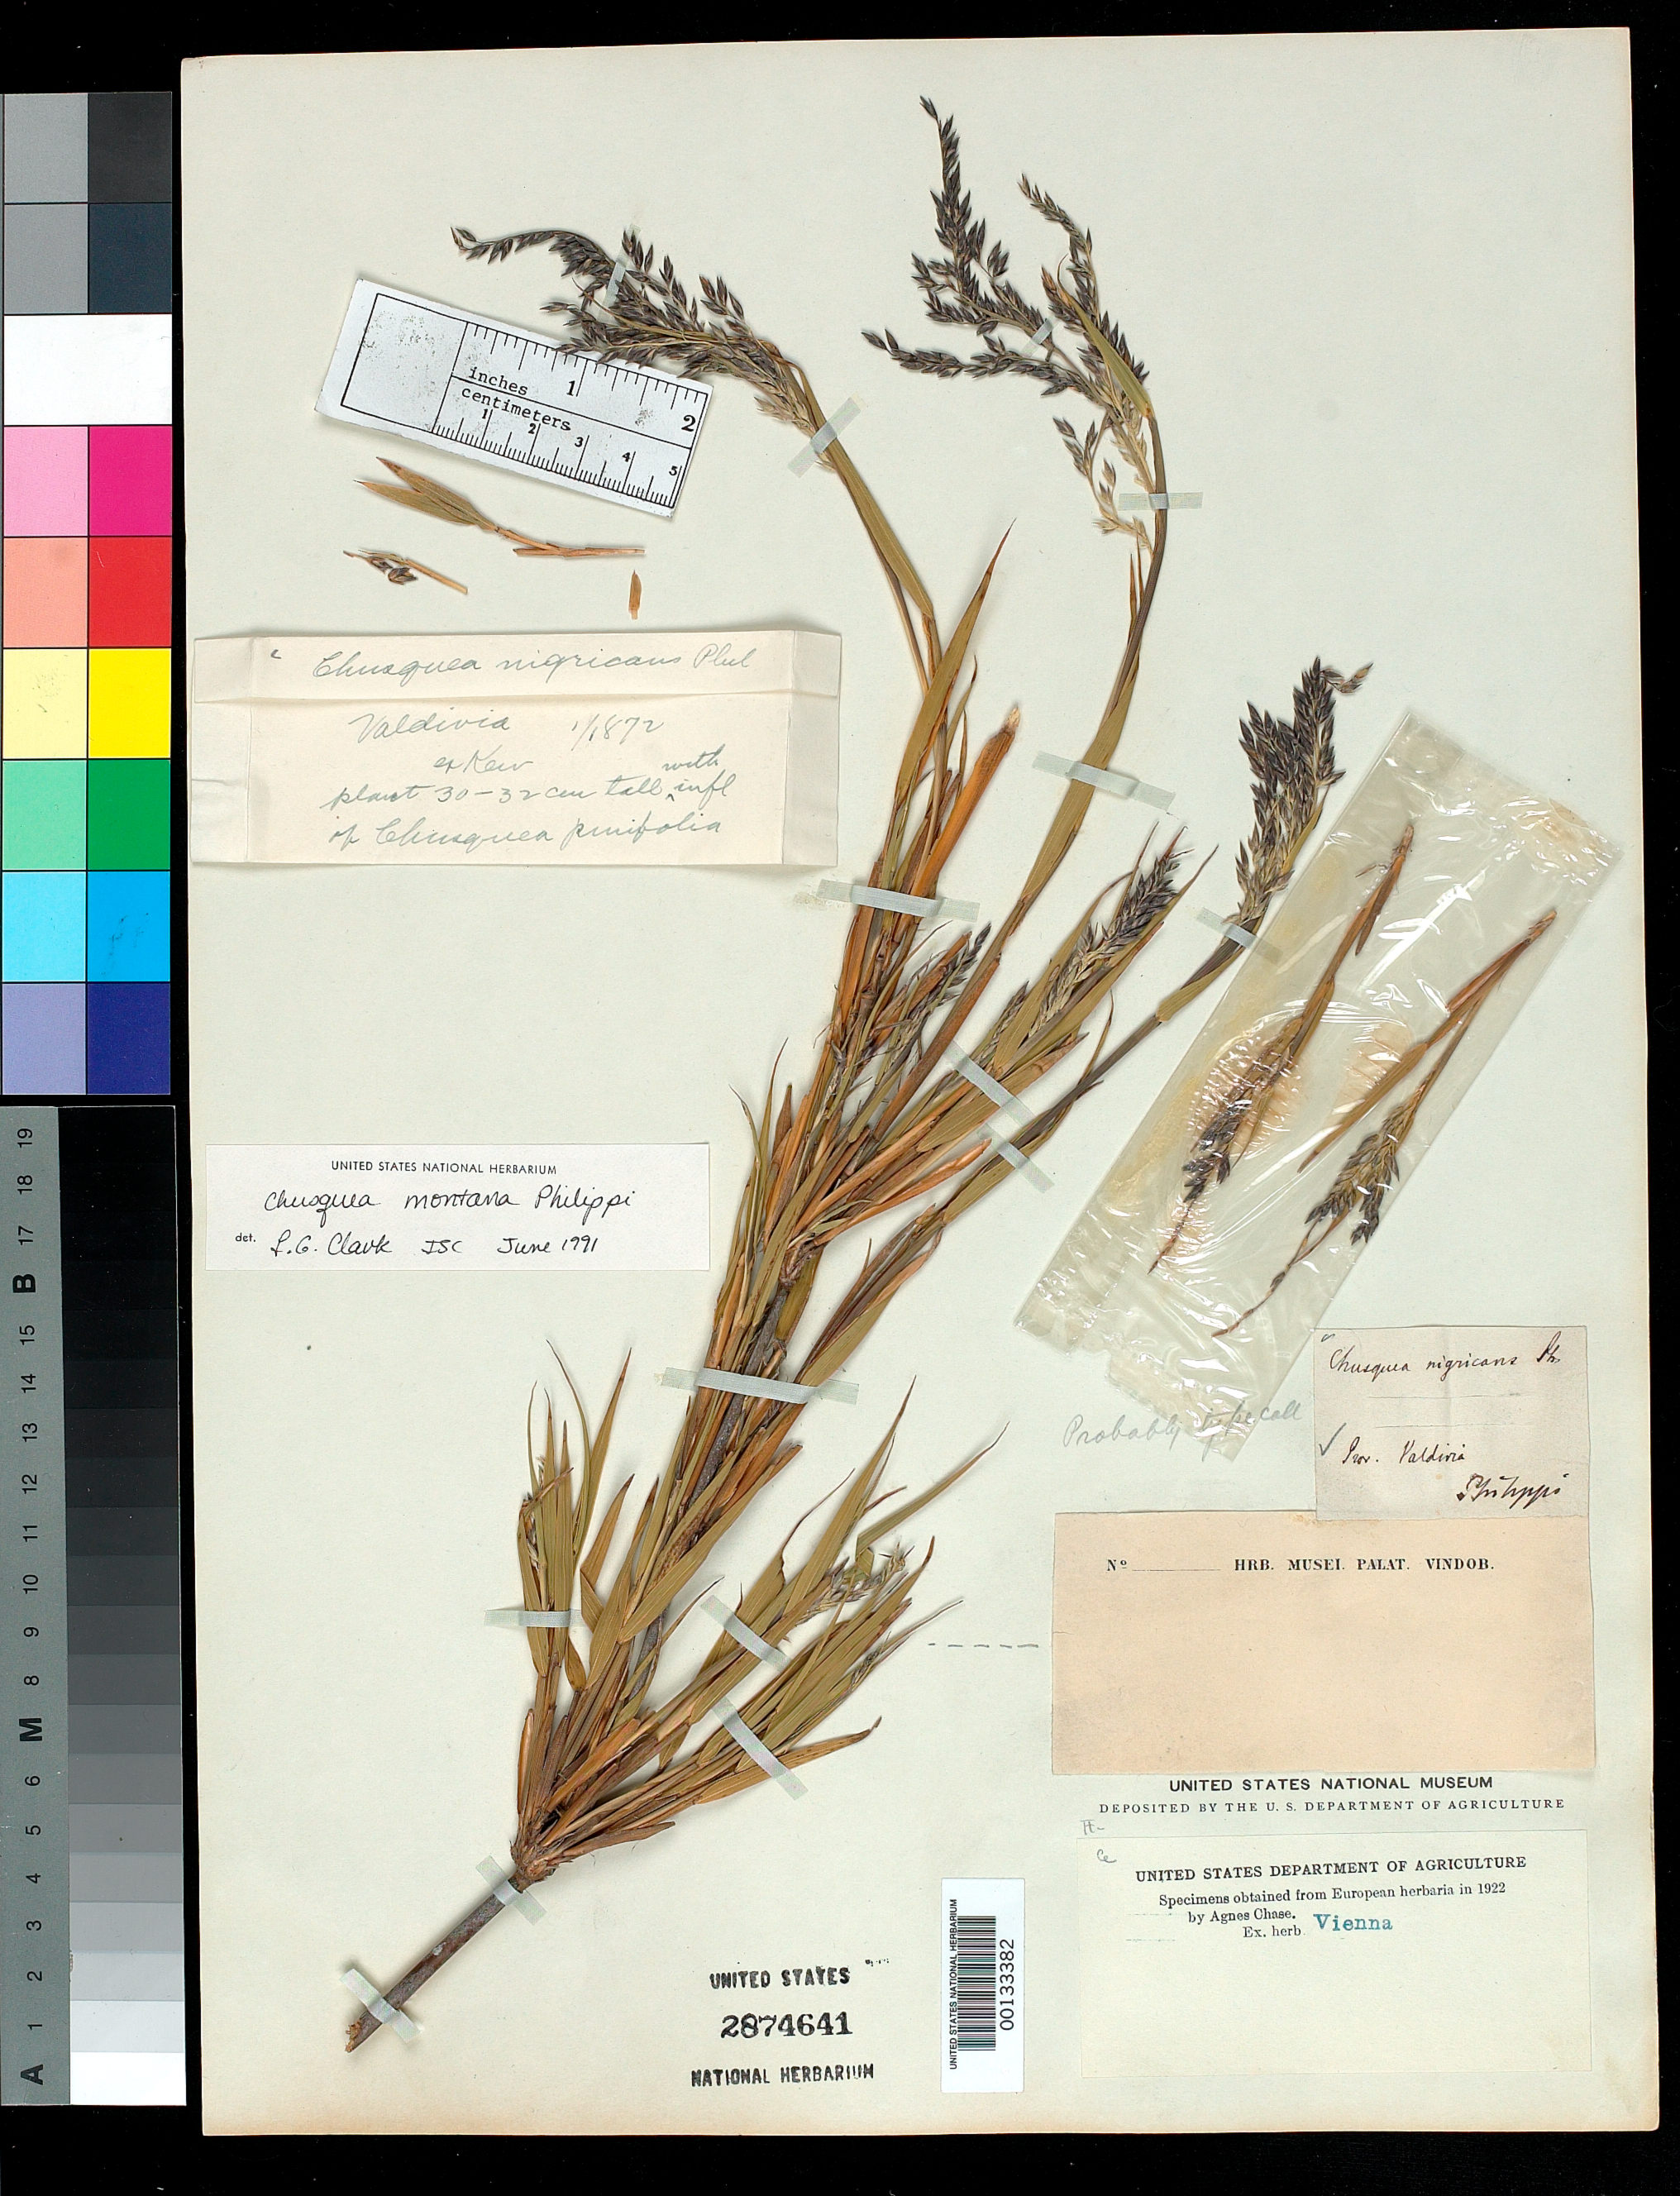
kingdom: Plantae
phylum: Tracheophyta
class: Liliopsida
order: Poales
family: Poaceae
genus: Chusquea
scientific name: Chusquea nigricans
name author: Phil.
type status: Type Fragment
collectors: R. A. Philippi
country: Chile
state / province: Los Ríos (XIV)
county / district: Valdivia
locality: Valdivia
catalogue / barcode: US 2874641